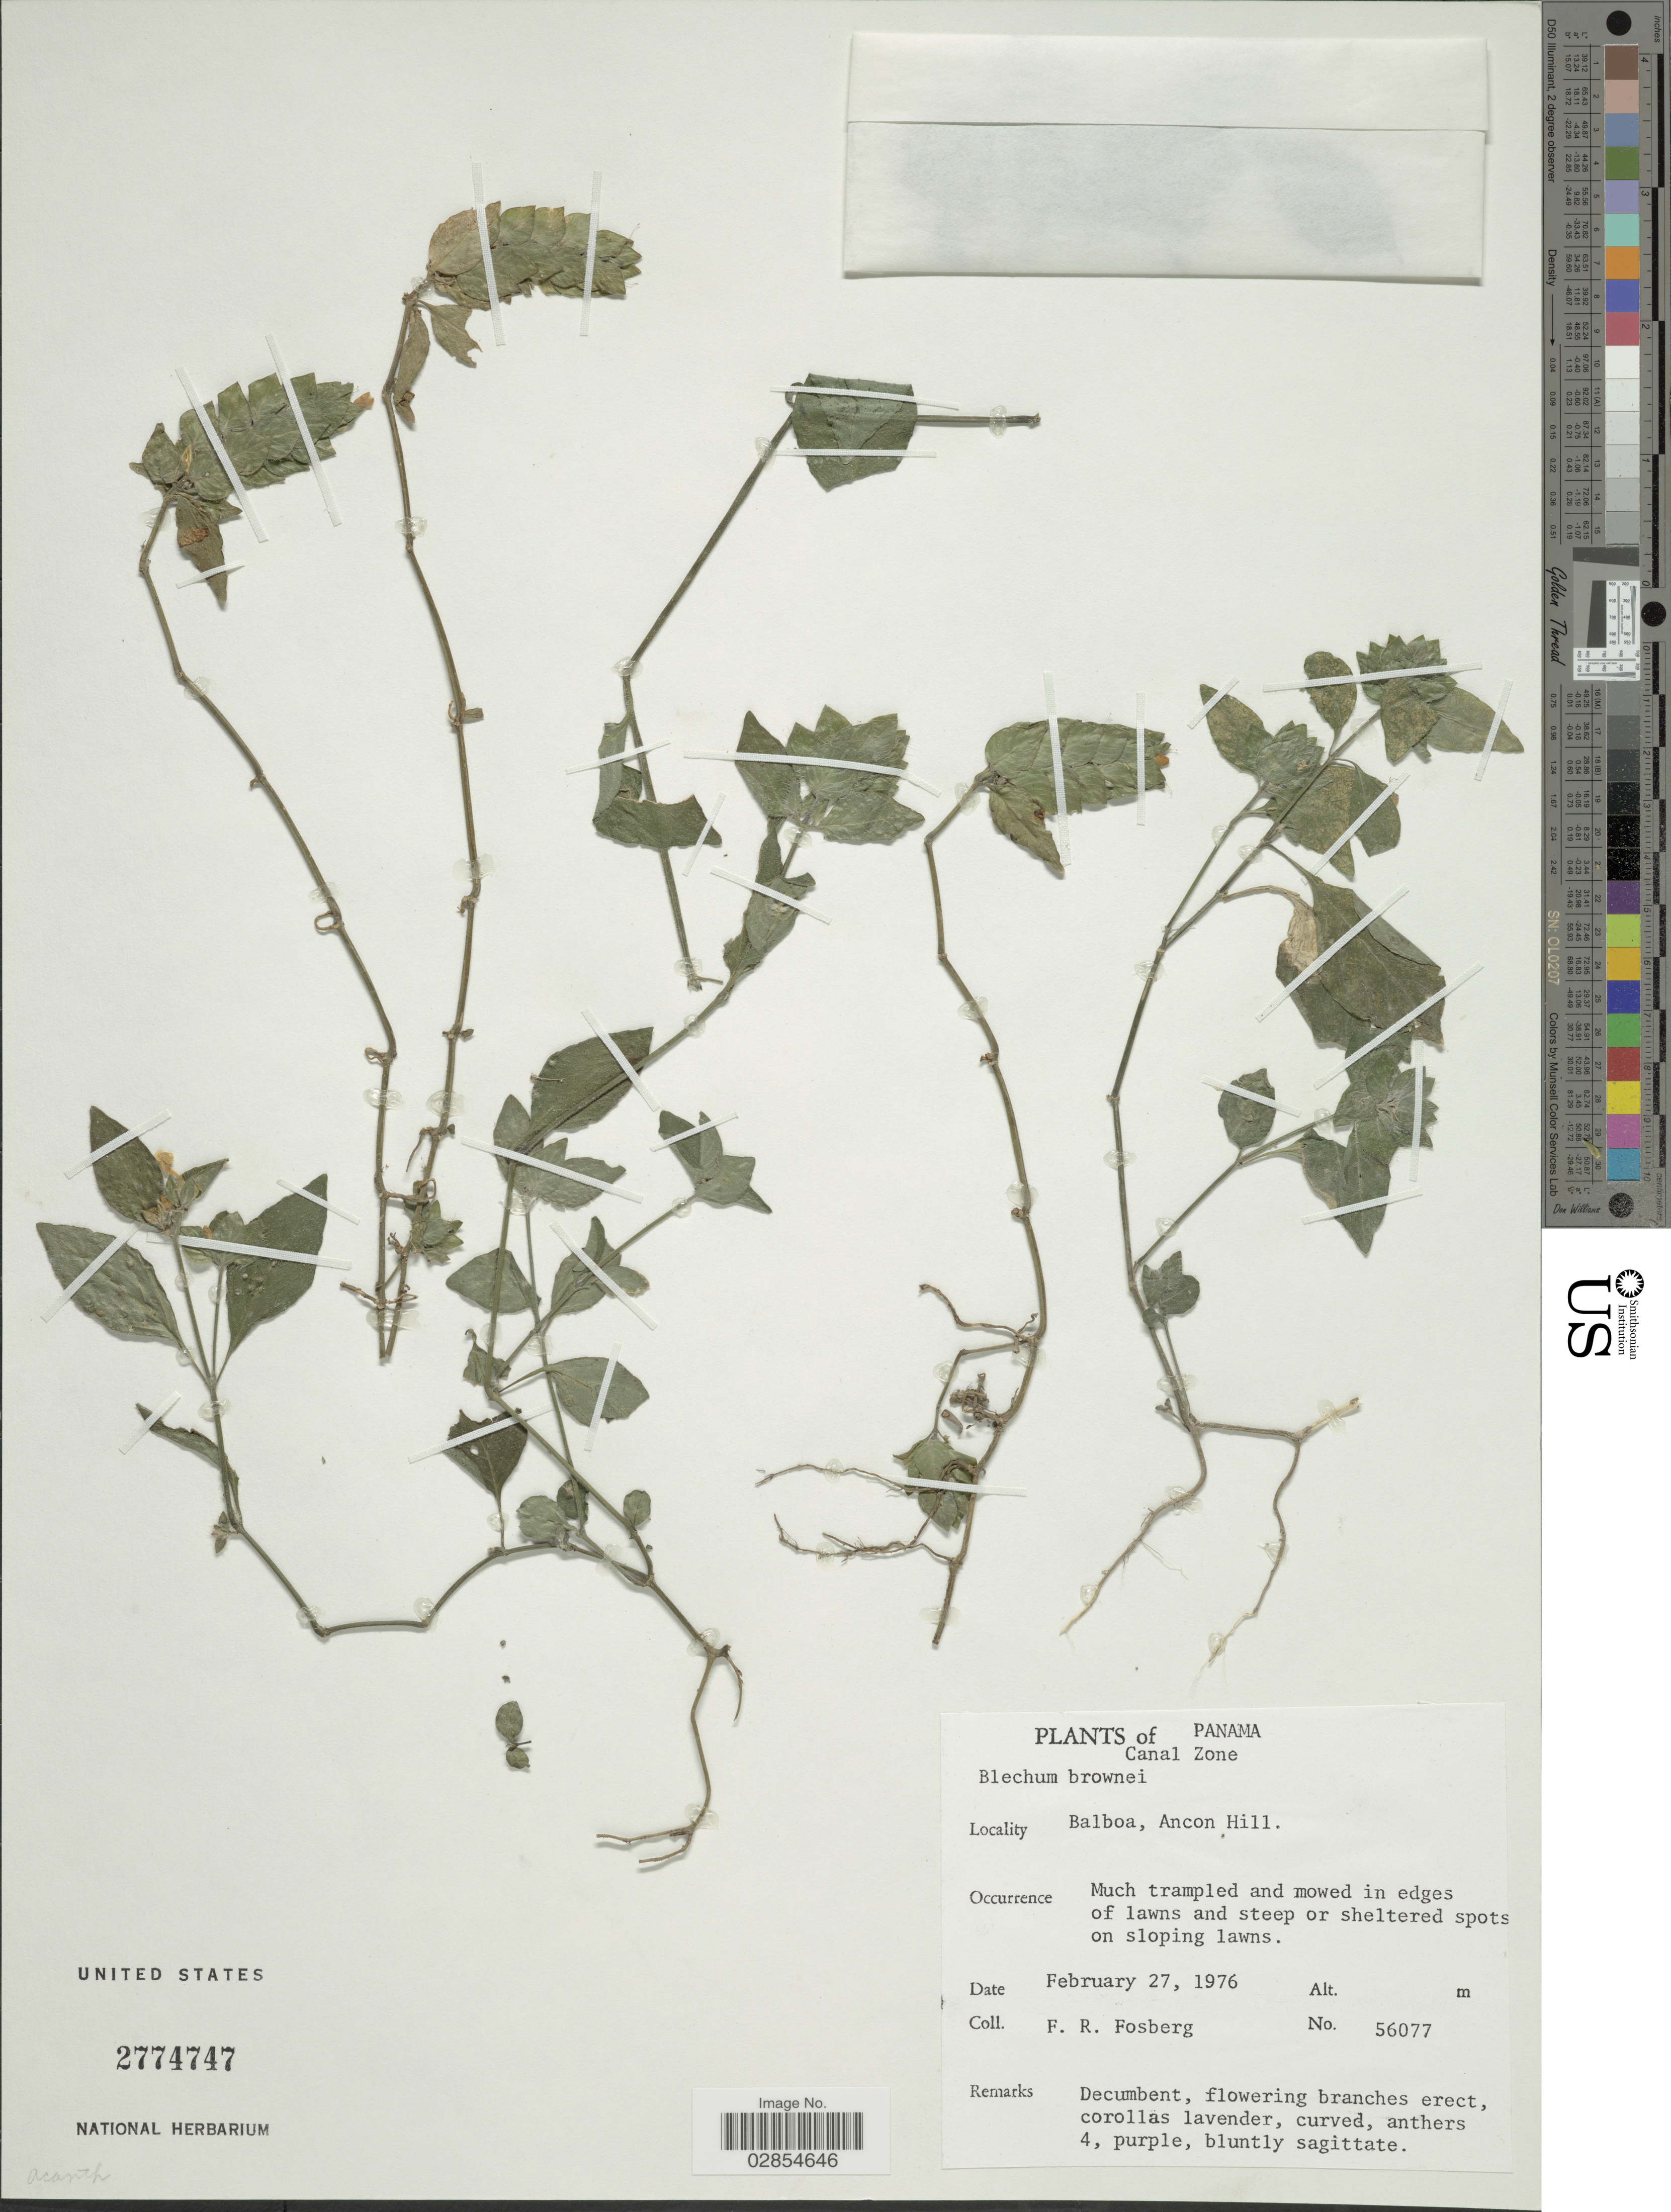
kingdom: Plantae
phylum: Tracheophyta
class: Magnoliopsida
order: Lamiales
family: Acanthaceae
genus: Blechum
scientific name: Blechum pyramidatum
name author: (Lam.) Urb.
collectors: F. R. Fosberg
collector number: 56077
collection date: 1976-02-27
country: Panama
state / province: Colón / Panamá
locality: Canal Zone. Balboa, Ancon Hill.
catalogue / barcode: US 2774747